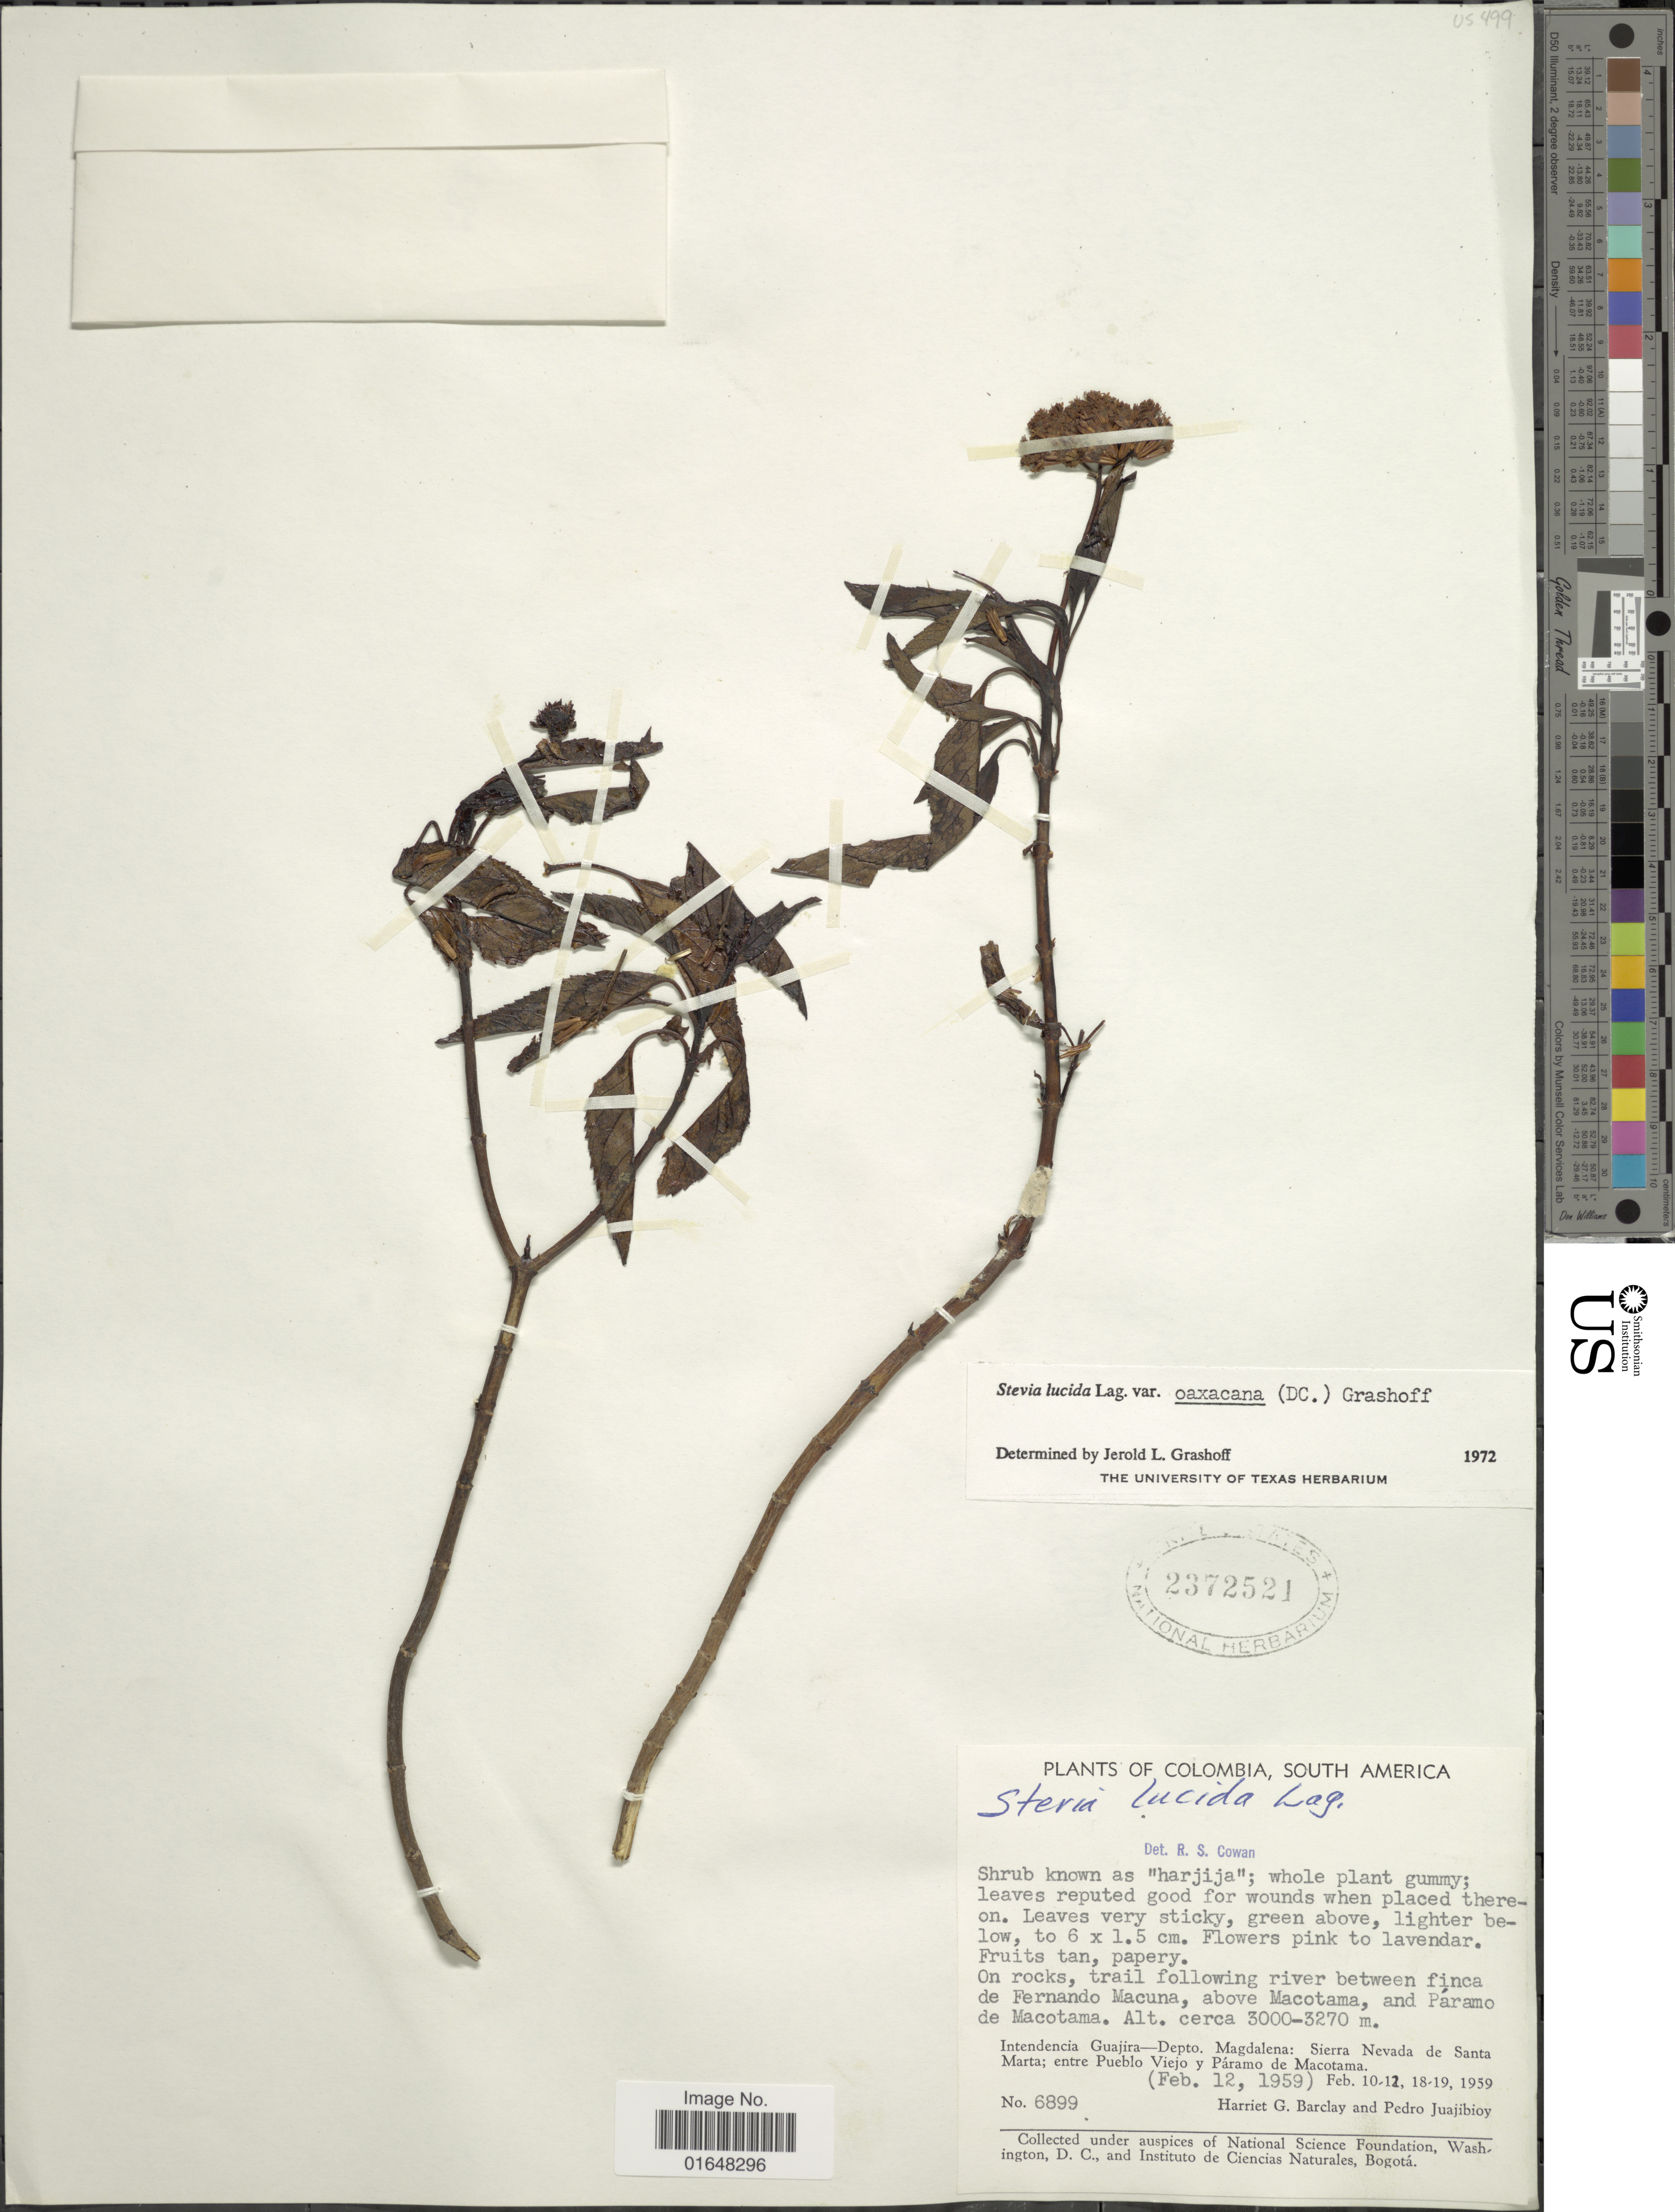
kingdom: Plantae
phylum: Tracheophyta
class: Magnoliopsida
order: Asterales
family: Asteraceae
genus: Stevia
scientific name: Stevia lucida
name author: Lag.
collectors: H. G. Barclay & P. Juajibioy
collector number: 6899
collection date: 1959-02-12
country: Colombia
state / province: Magdalena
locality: On rocks, trail following river between finca de Fernando Macuna, above Macotama, and P5ramo de Macotama. Intendencia Guajira - Depto. Magdalena: Sierra Nevada de Santa Marta; entre Pueblo Viejo y Páramo de Macotama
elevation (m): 3000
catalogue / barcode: US 2372521